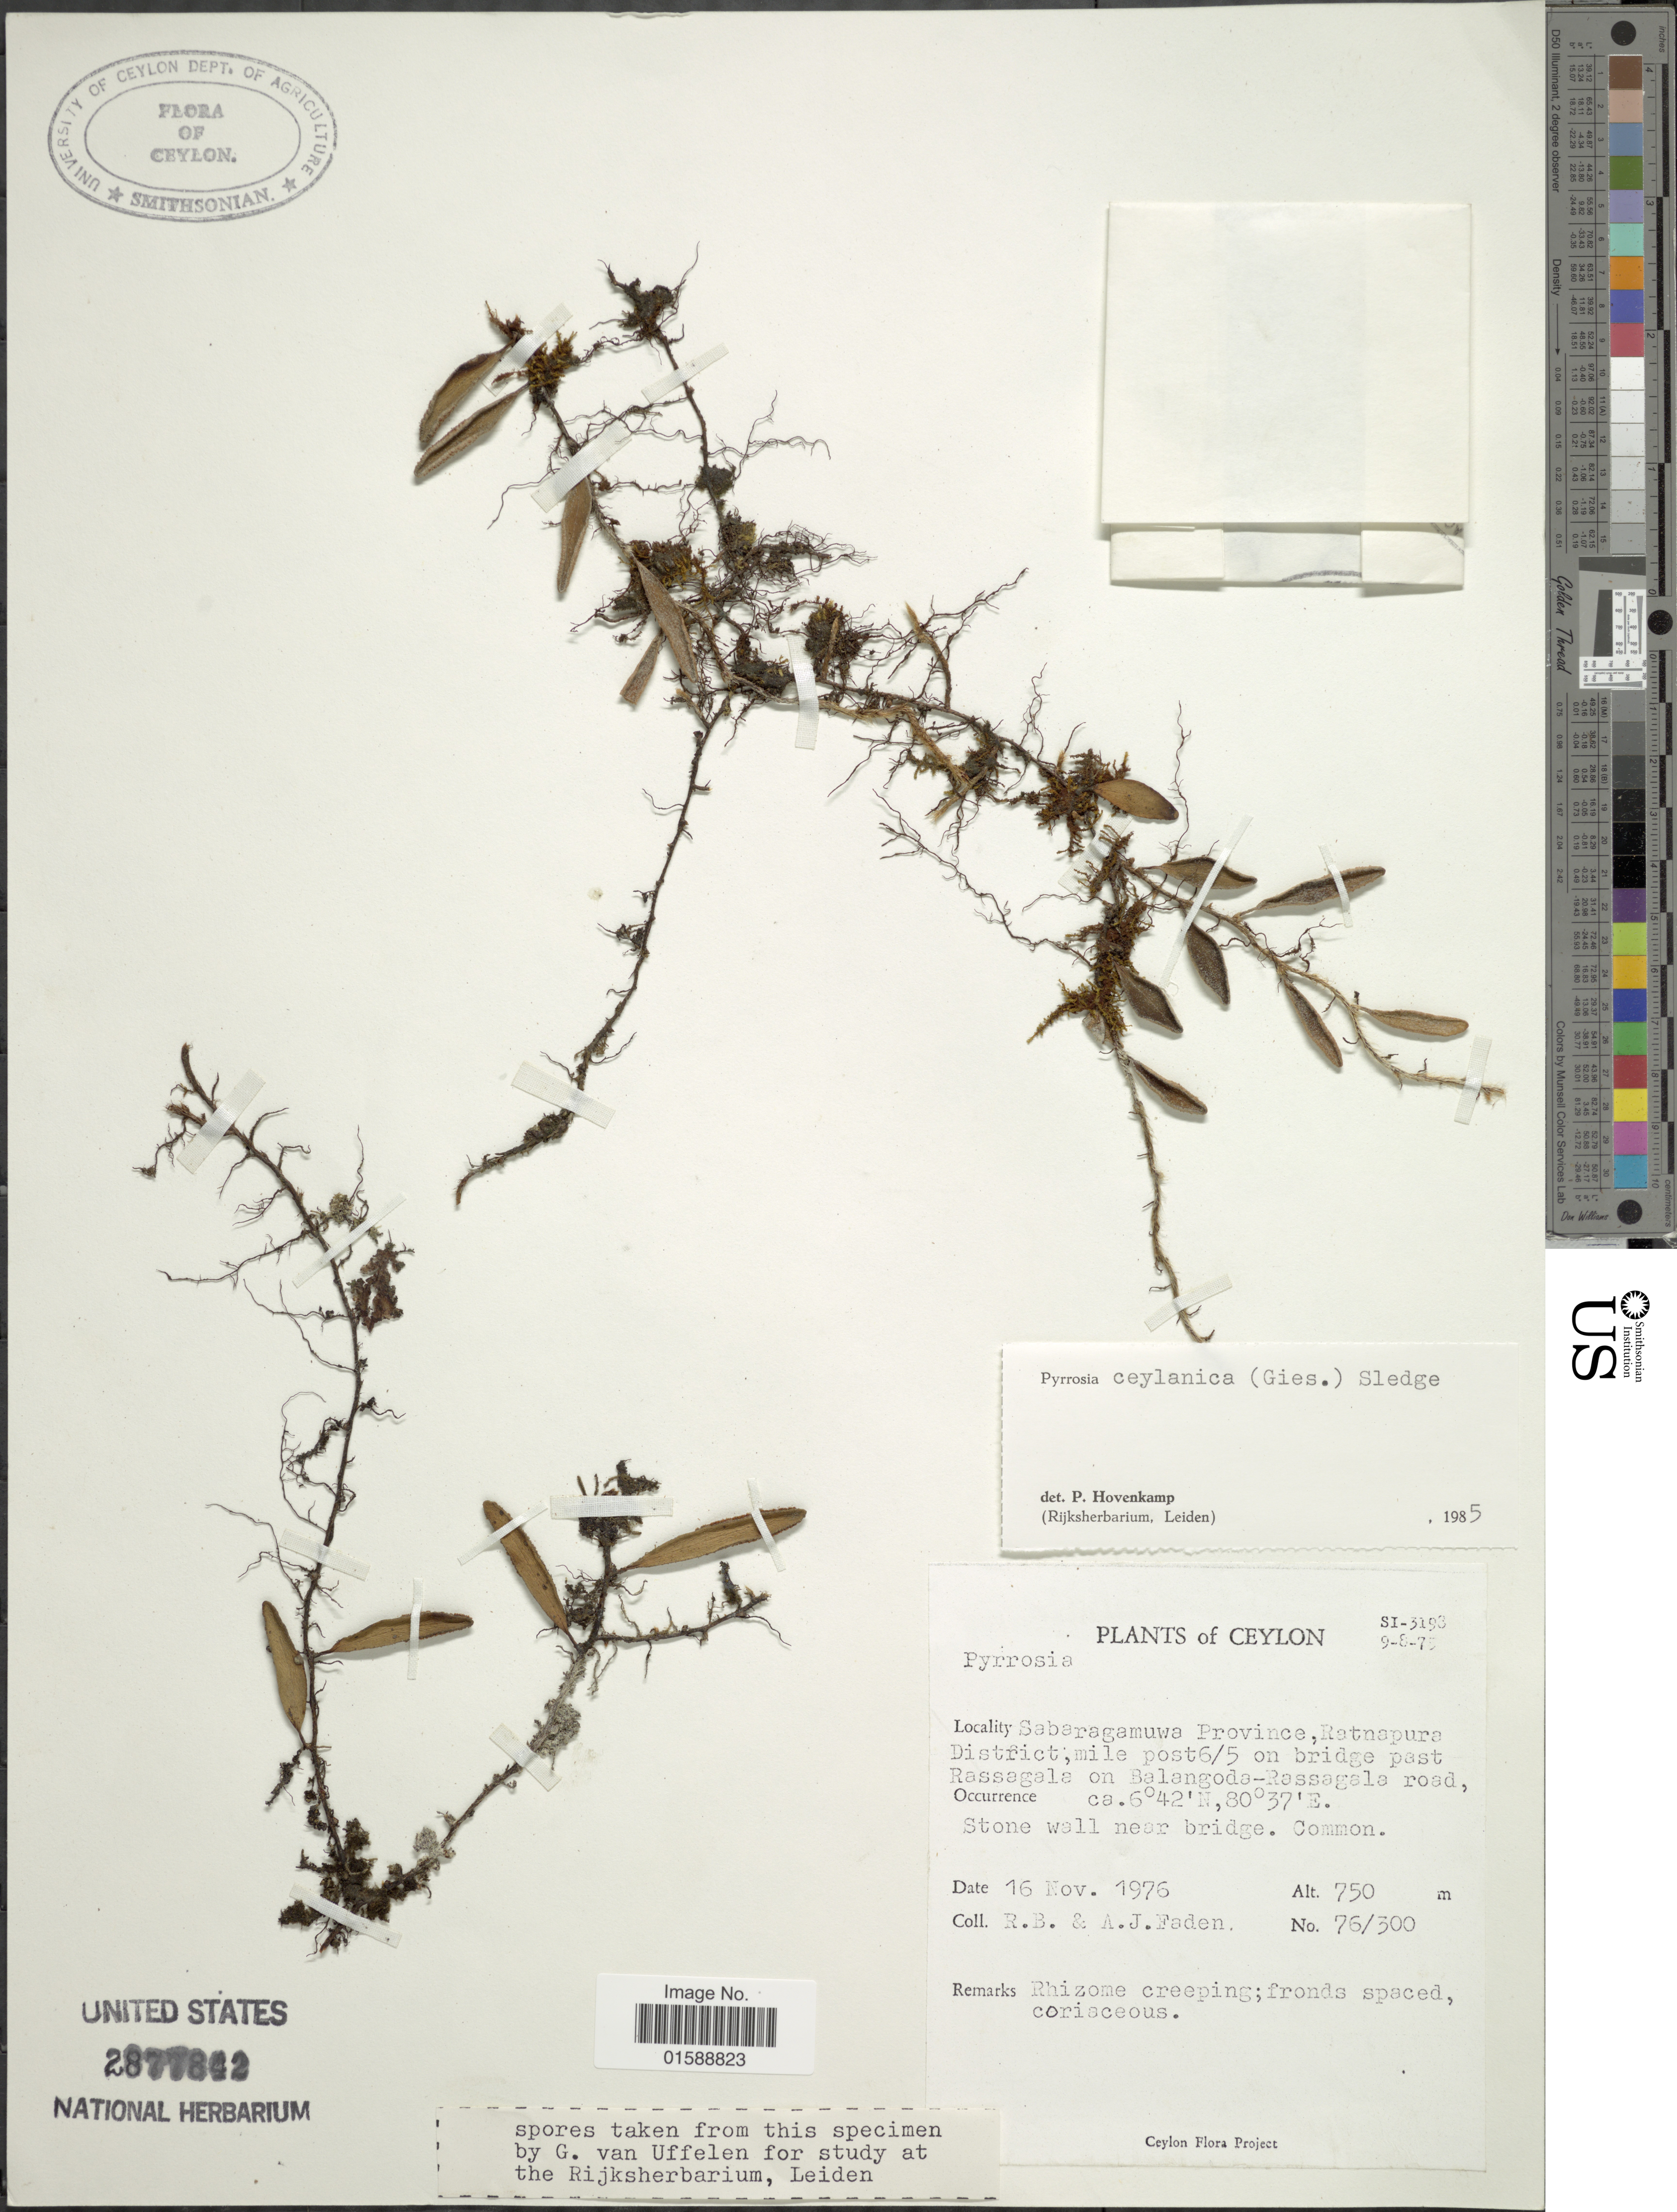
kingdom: Plantae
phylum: Tracheophyta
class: Polypodiopsida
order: Polypodiales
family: Polypodiaceae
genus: Pyrrosia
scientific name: Pyrrosia ceylanica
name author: (Giesenh.) Sledge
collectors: R. B. Faden & A. J. Faden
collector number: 76/300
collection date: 1976-11-16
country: Sri Lanka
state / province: Sabaragamuwa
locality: Ceylon. Ratnapura District; mile post6/5 on bridge past Rassagala on Balangoda-Rassagala road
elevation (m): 750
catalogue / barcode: US 2877842